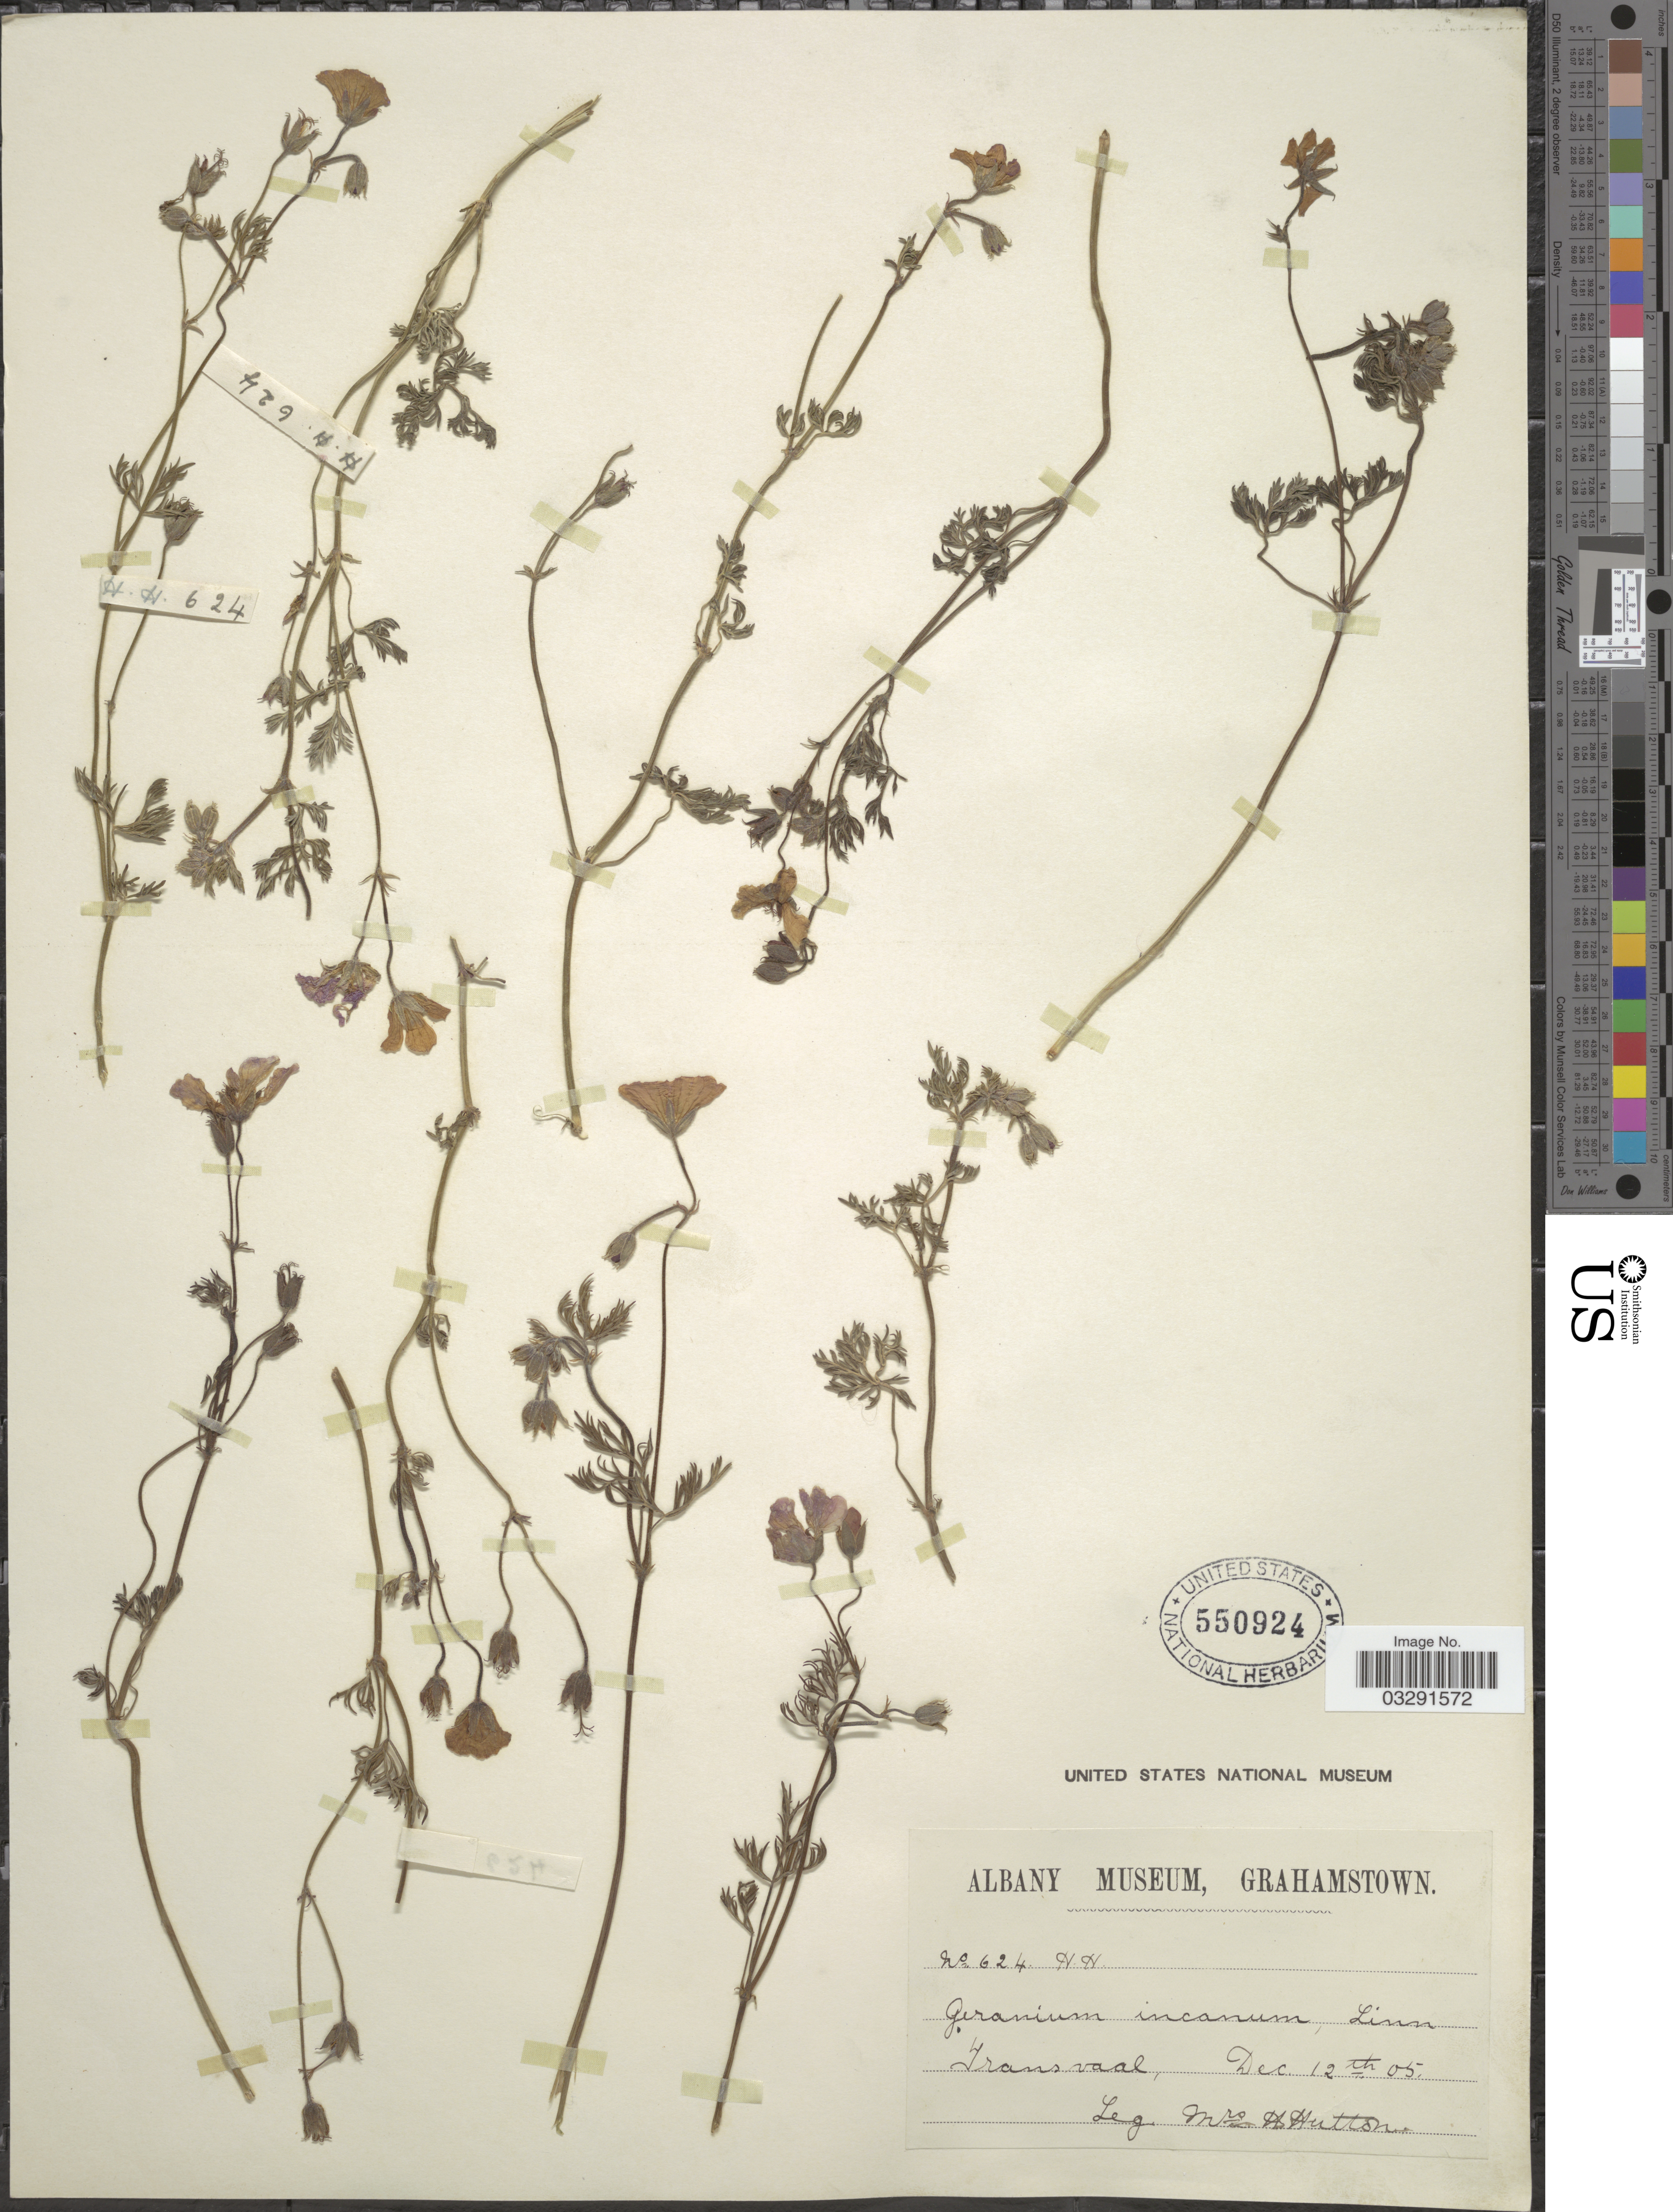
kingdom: Plantae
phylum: Tracheophyta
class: Magnoliopsida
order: Geraniales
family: Geraniaceae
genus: Geranium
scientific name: Geranium incanum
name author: Burm. f.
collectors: H. Hutton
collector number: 624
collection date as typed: Transcribed d/m/y: 12/12/5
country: South Africa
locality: Transvaal.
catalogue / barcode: US 550924